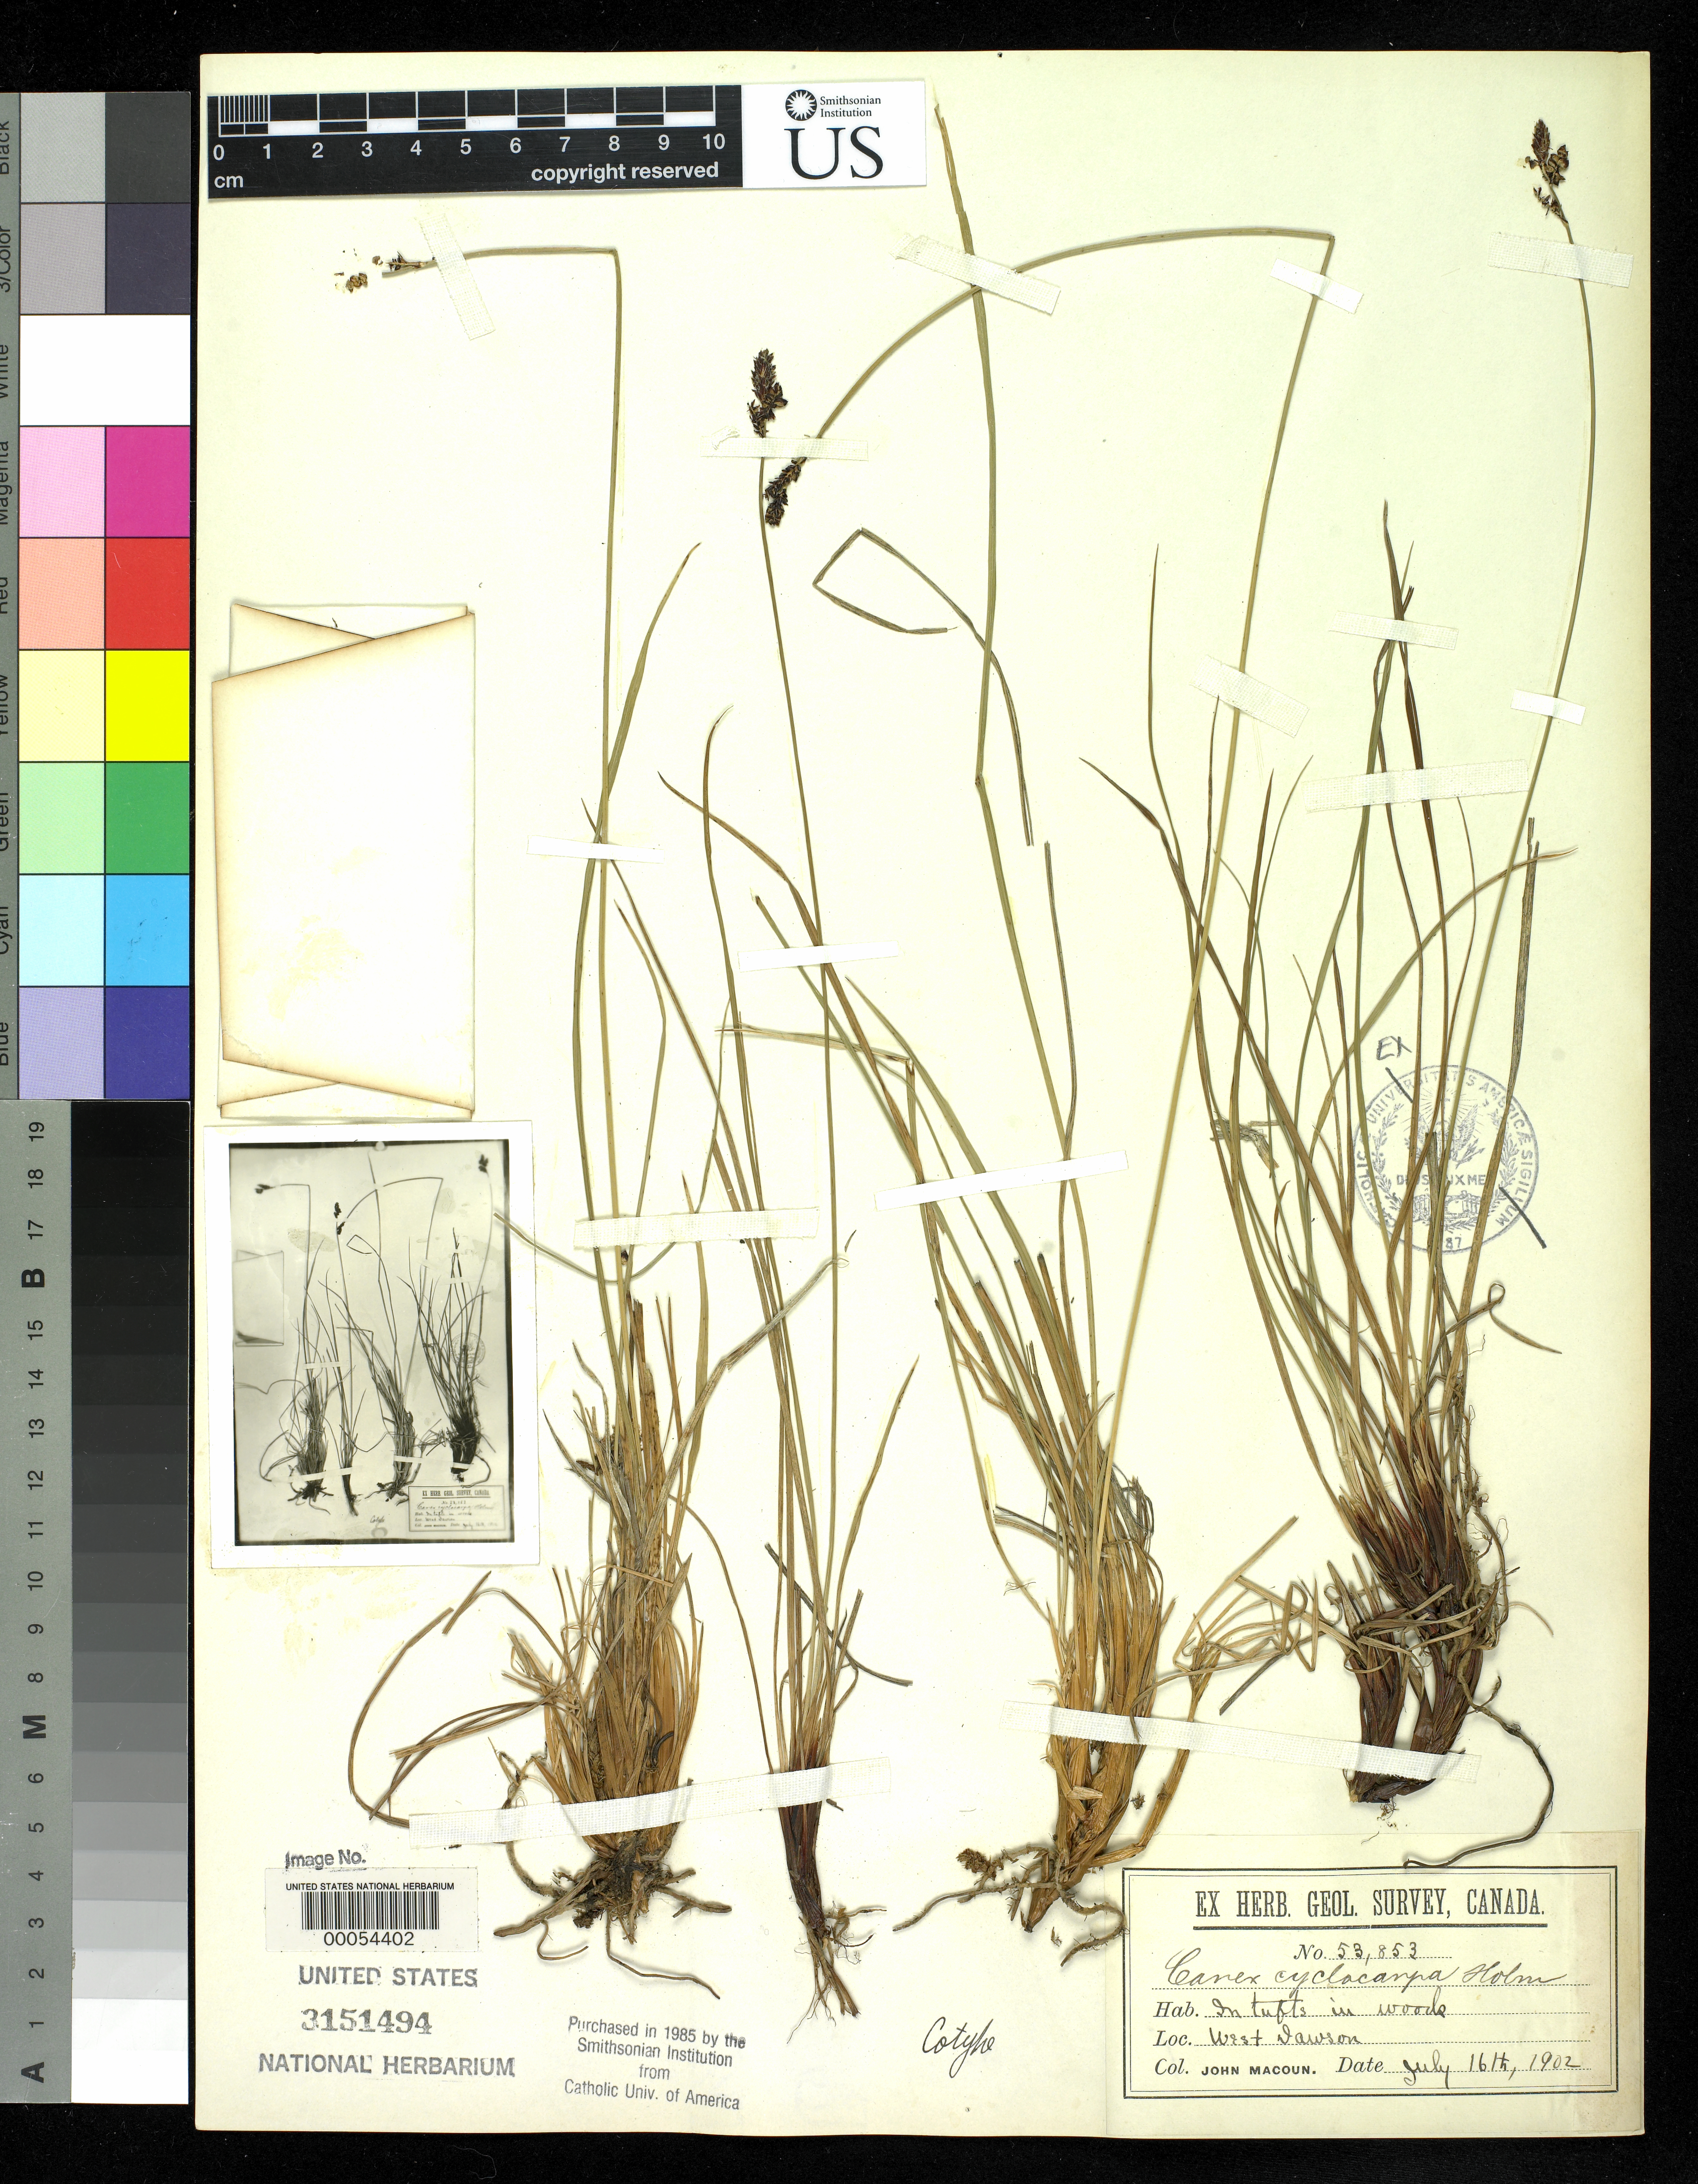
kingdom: Plantae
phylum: Tracheophyta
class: Liliopsida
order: Poales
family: Cyperaceae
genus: Carex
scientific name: Carex cyclocarpa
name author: Holm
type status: Isosyntype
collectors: J. Macoun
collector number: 53853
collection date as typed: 16 Jul 1902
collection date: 1902-07-16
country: Canada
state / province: Yukon Territory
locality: W Dawson, mountains back of Dawson, Hunter Creek.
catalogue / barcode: US 3151494